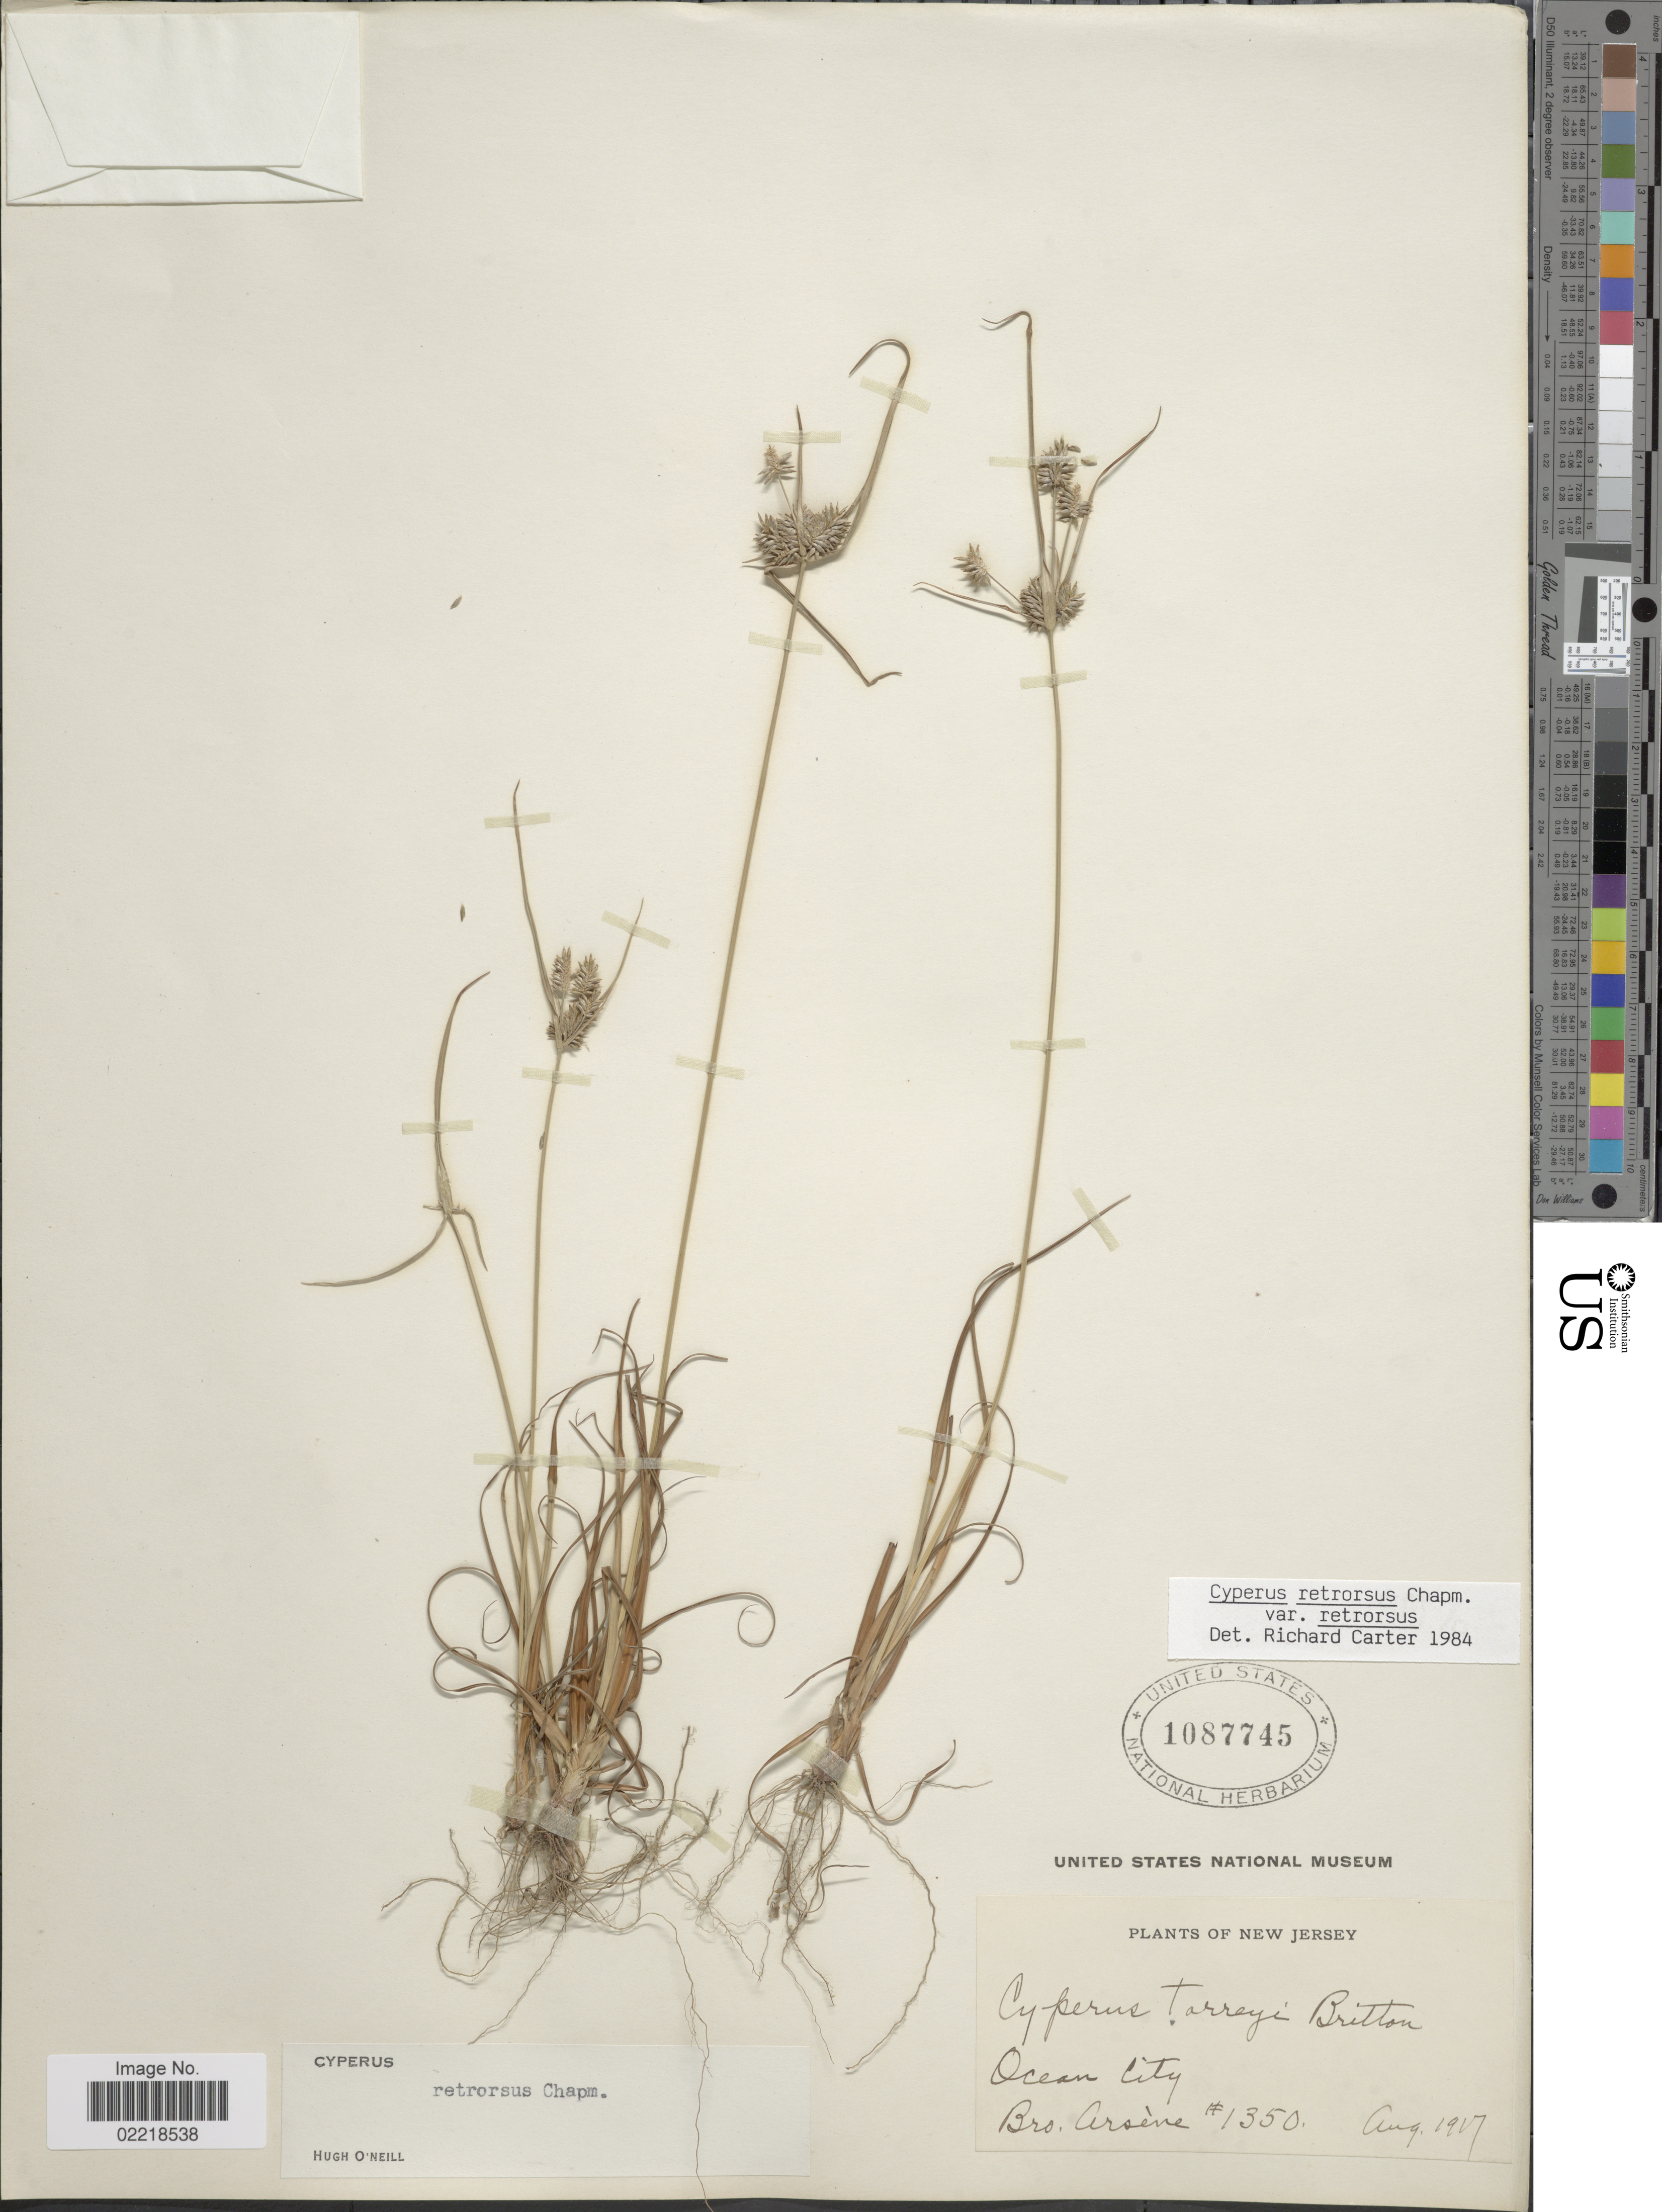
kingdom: Plantae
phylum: Tracheophyta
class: Liliopsida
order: Poales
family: Cyperaceae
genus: Cyperus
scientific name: Cyperus retrorsus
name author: Chapm.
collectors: F. Hyacinth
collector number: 1350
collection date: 1917-08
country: United States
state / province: New Jersey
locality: Ocean City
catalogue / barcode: US 1087745